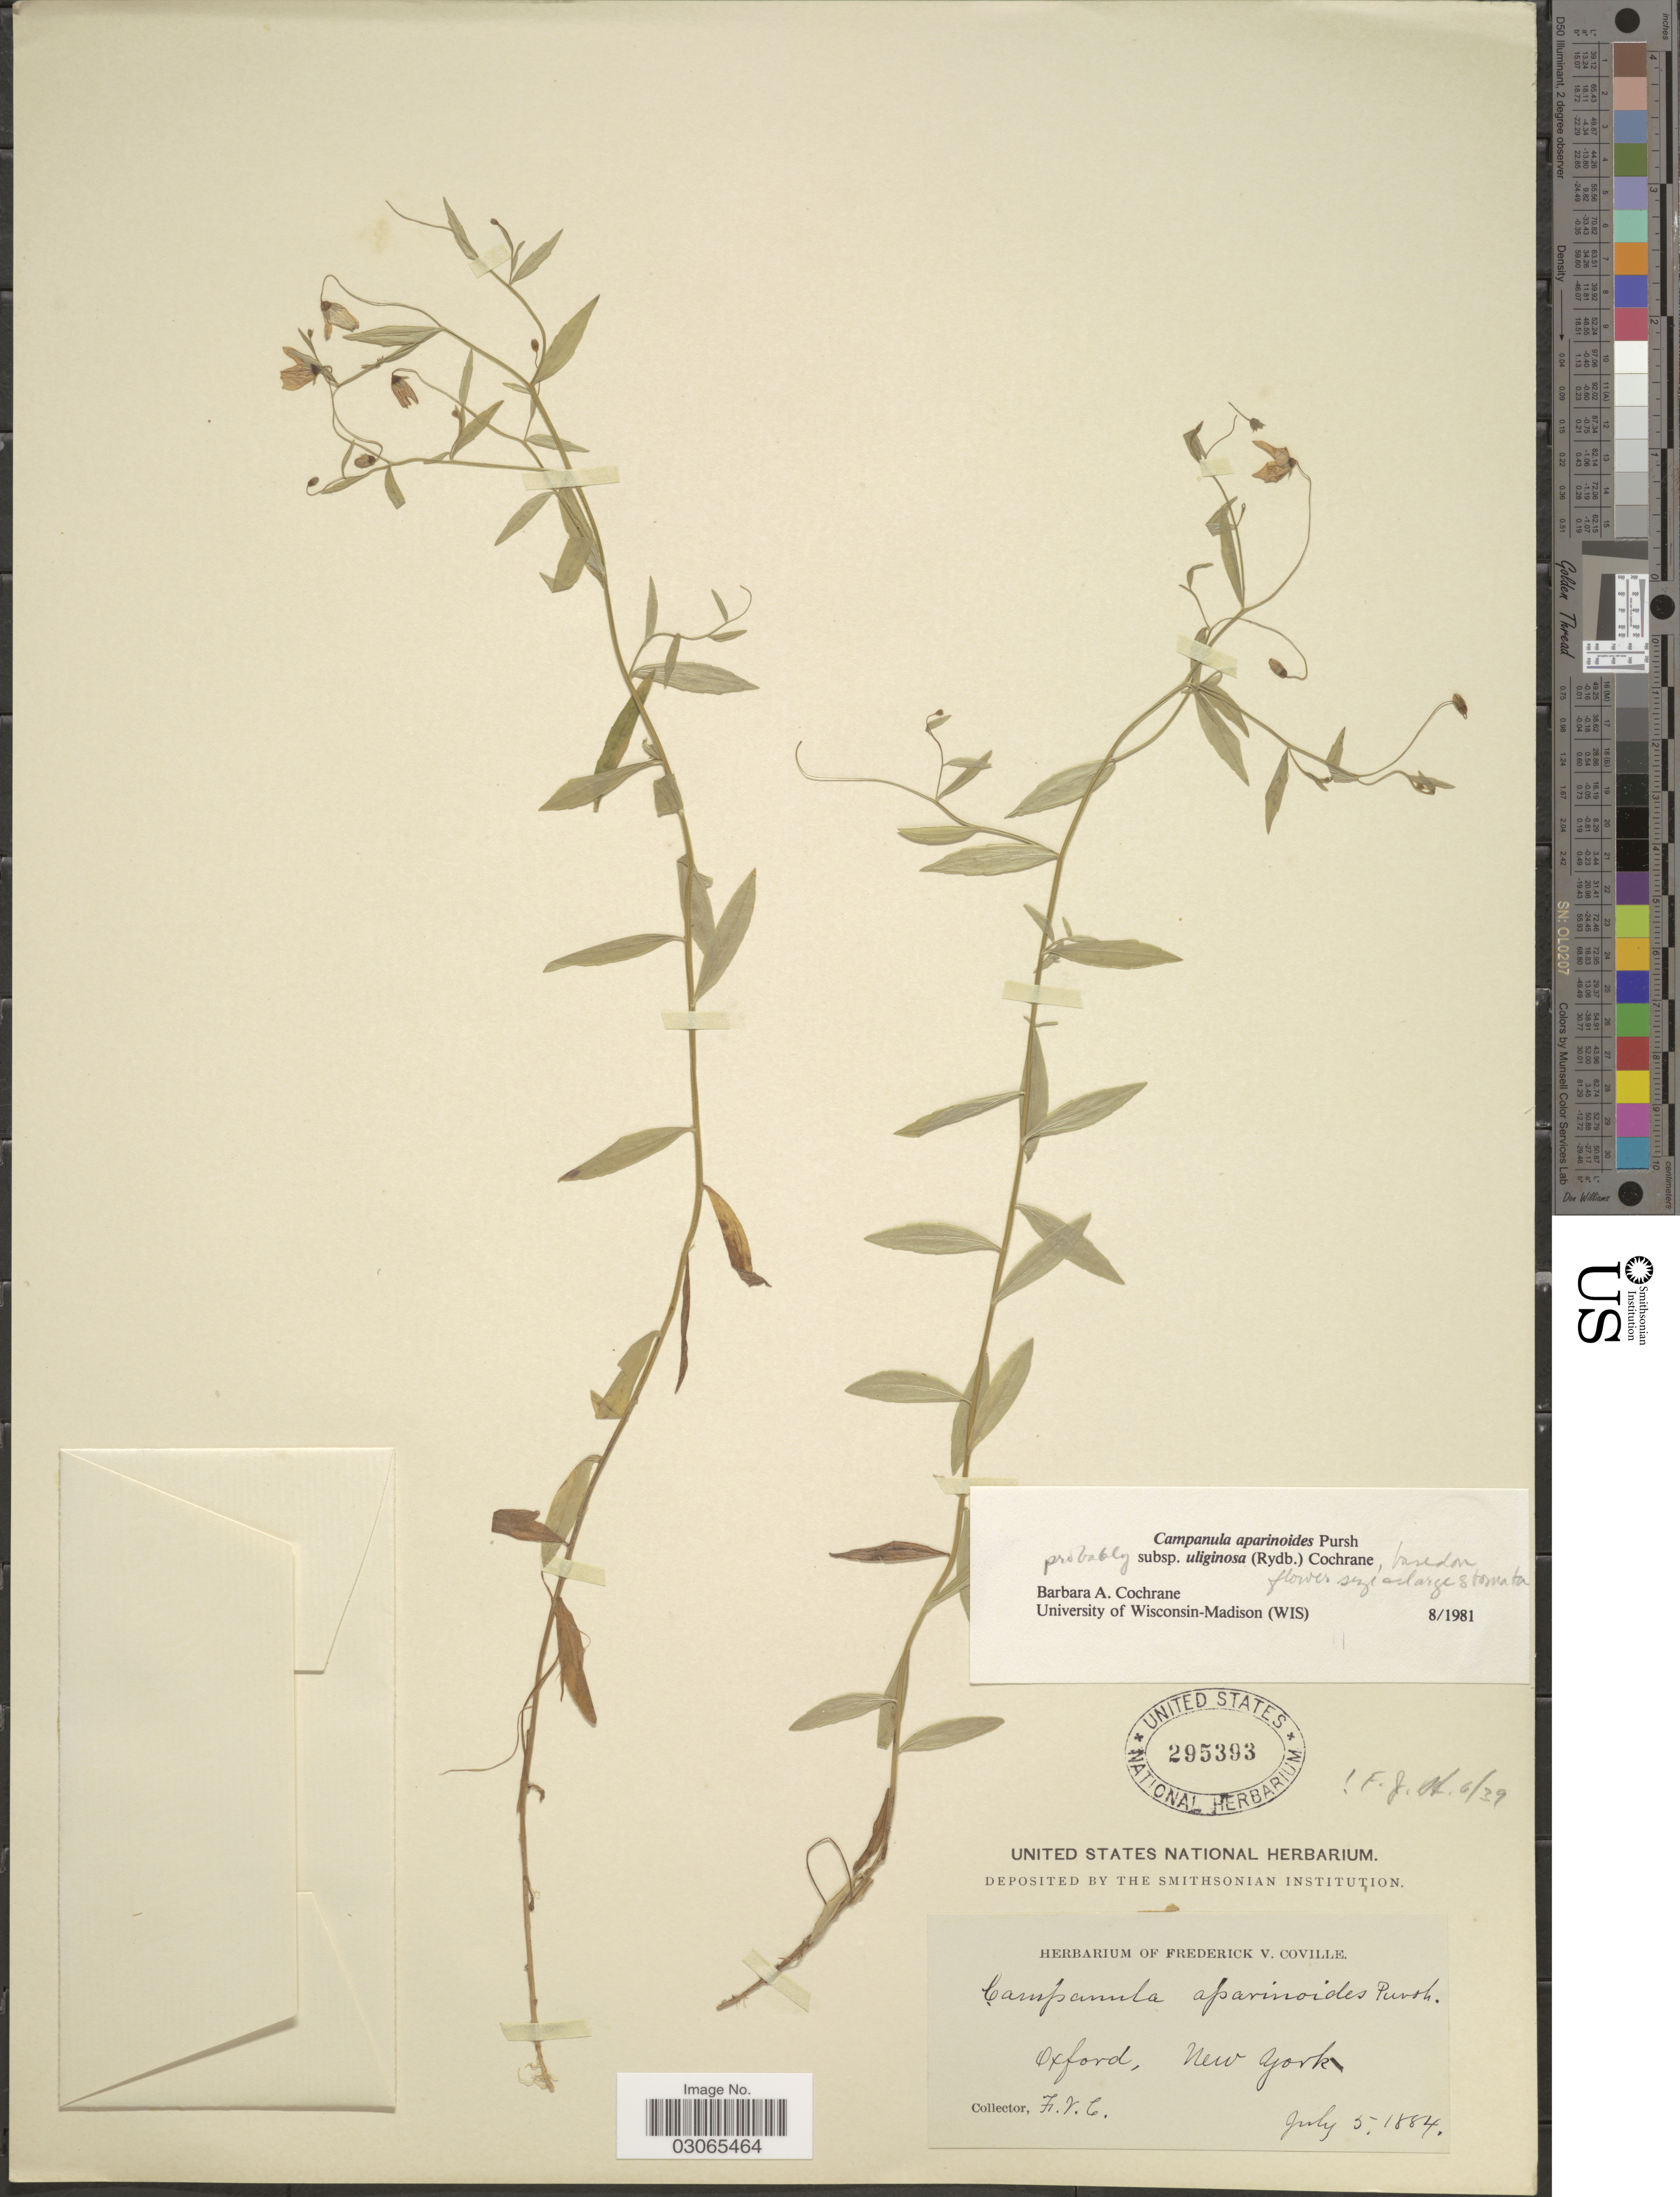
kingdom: Plantae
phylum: Tracheophyta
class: Magnoliopsida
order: Asterales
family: Campanulaceae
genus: Campanula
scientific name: Campanula aparinoides var. uliginosa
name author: (Rydb.) Gleason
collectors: F. V. Coville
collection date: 1884-07-05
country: United States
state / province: New York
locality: Oxford.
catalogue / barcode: US 295393